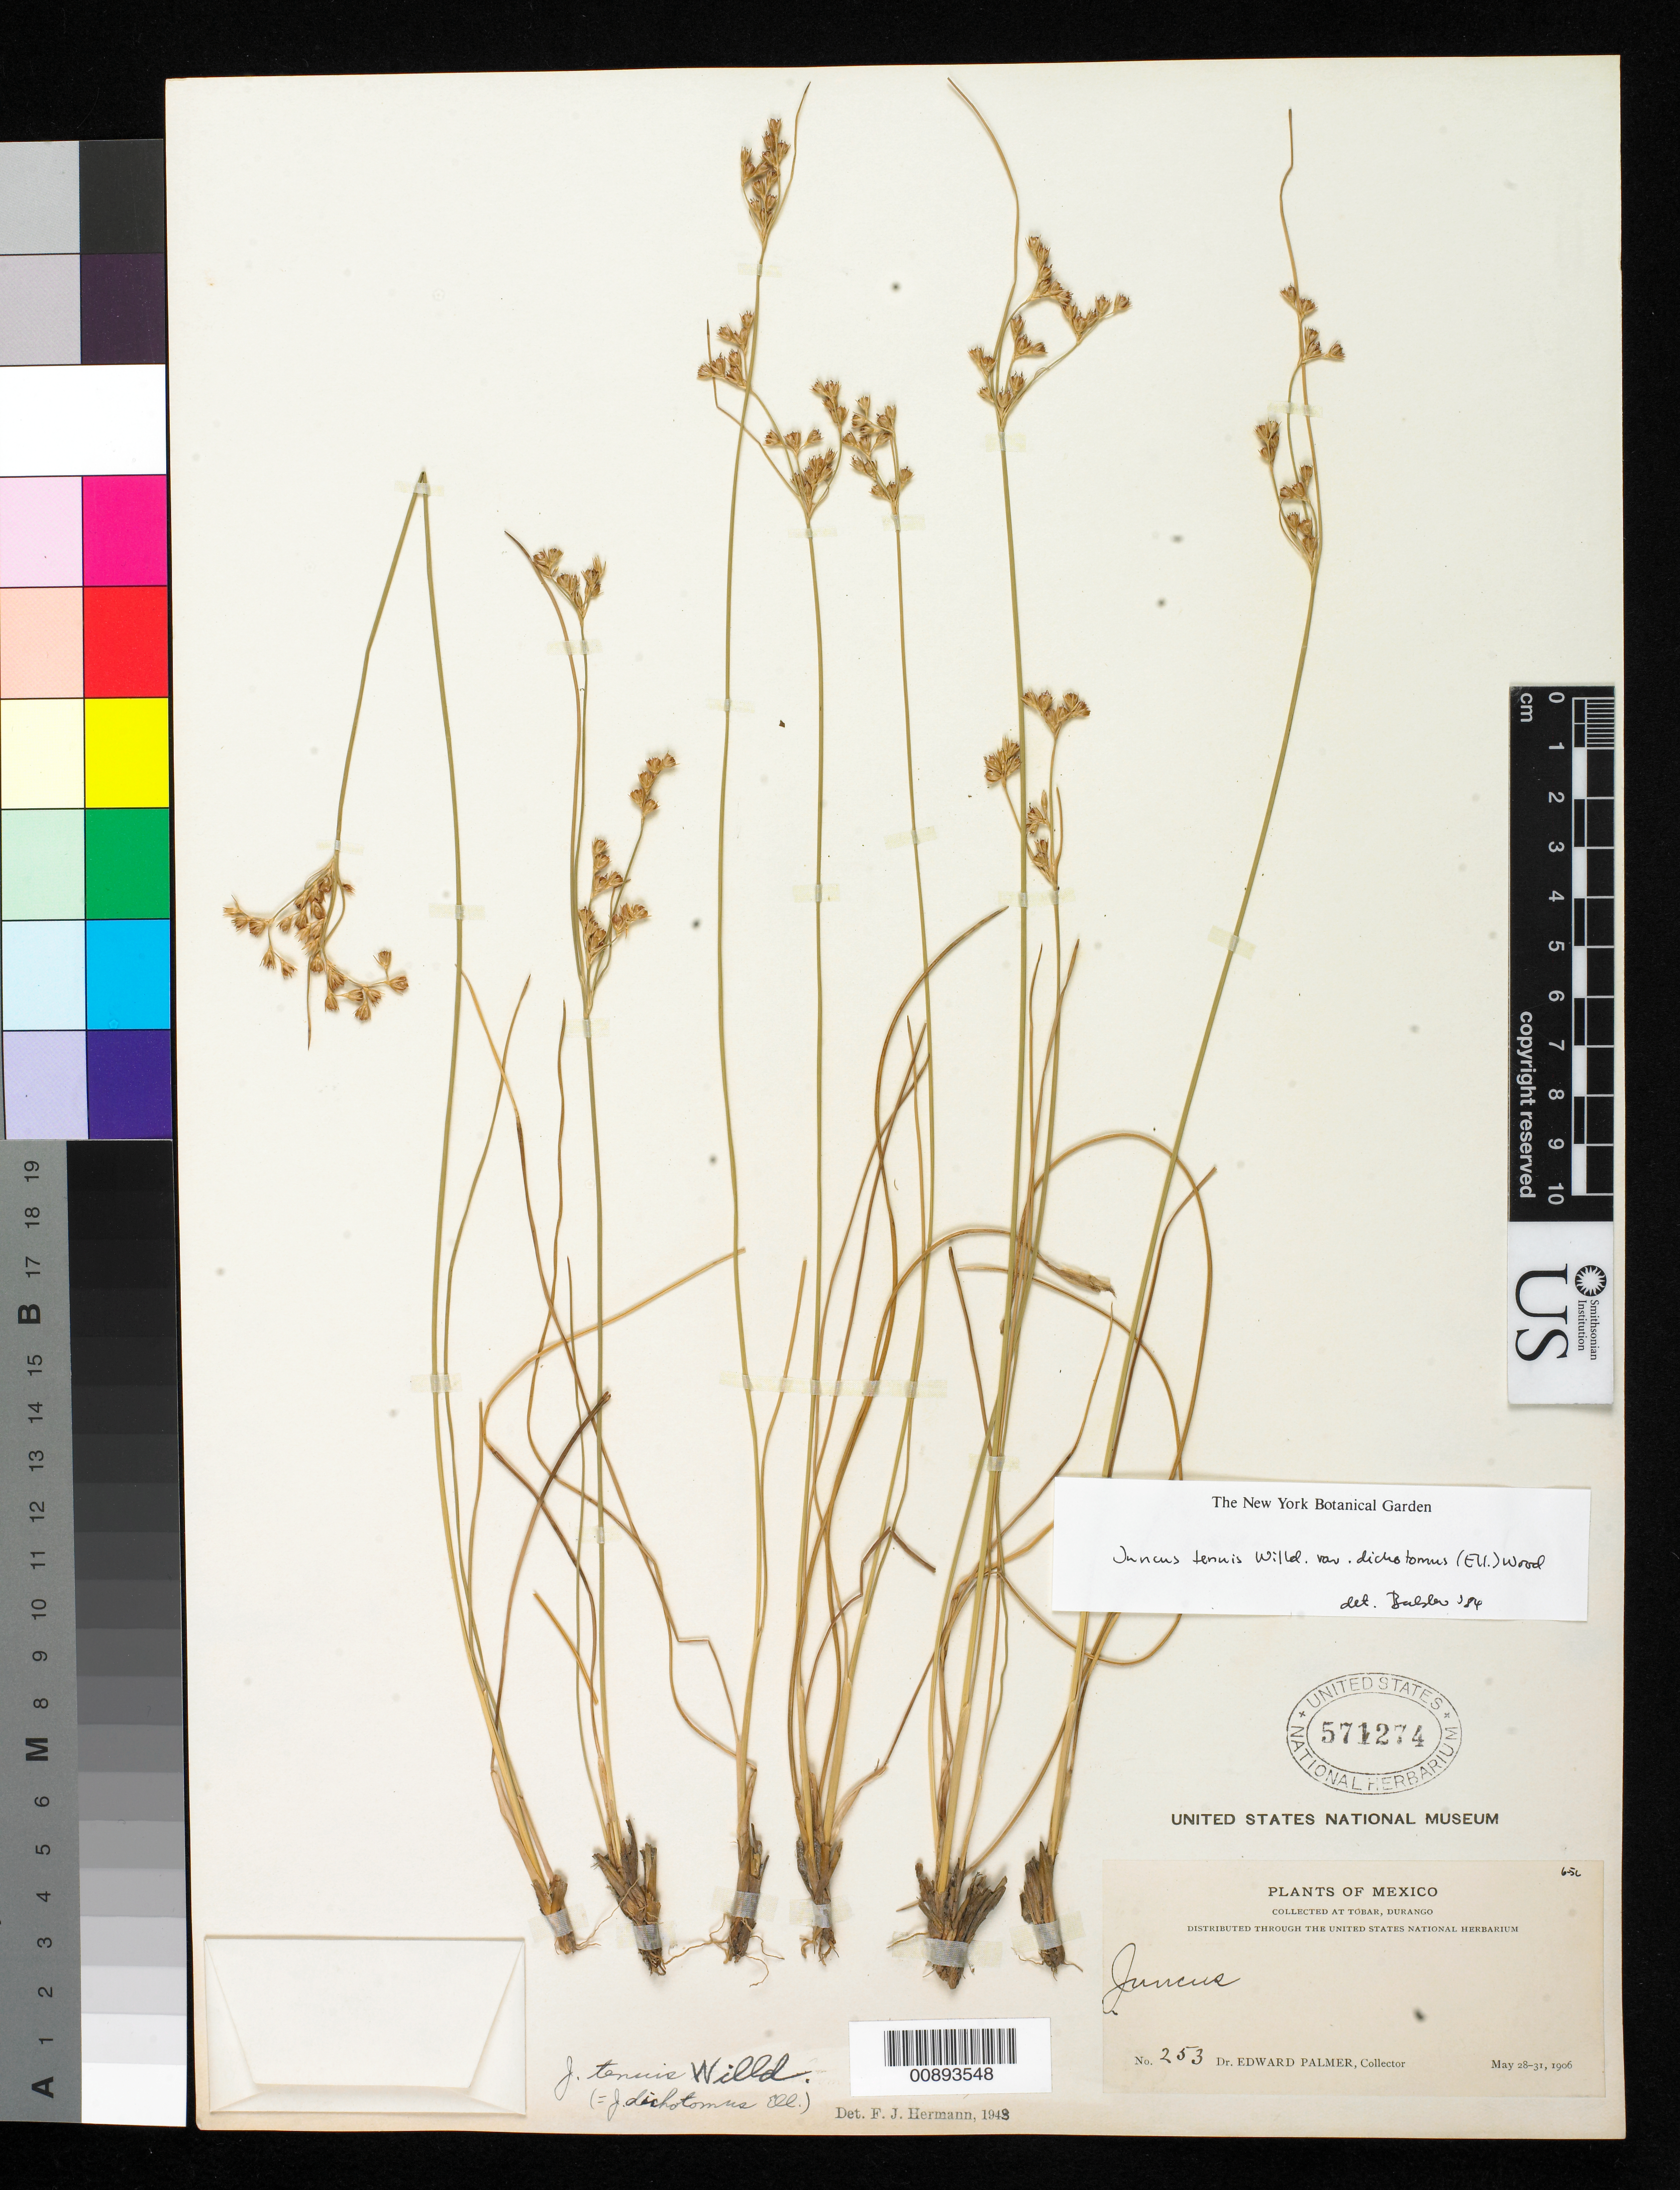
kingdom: Plantae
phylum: Tracheophyta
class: Liliopsida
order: Poales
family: Juncaceae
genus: Juncus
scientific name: Juncus tenuis var. dichotomus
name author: (Elliott) Alph. Wood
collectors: E. Palmer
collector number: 253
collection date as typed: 28 May 1906 to 31 May 1906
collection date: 1906-05-28/1906-05-31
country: Mexico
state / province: Durango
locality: Tobar, Durango.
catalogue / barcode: US 571274